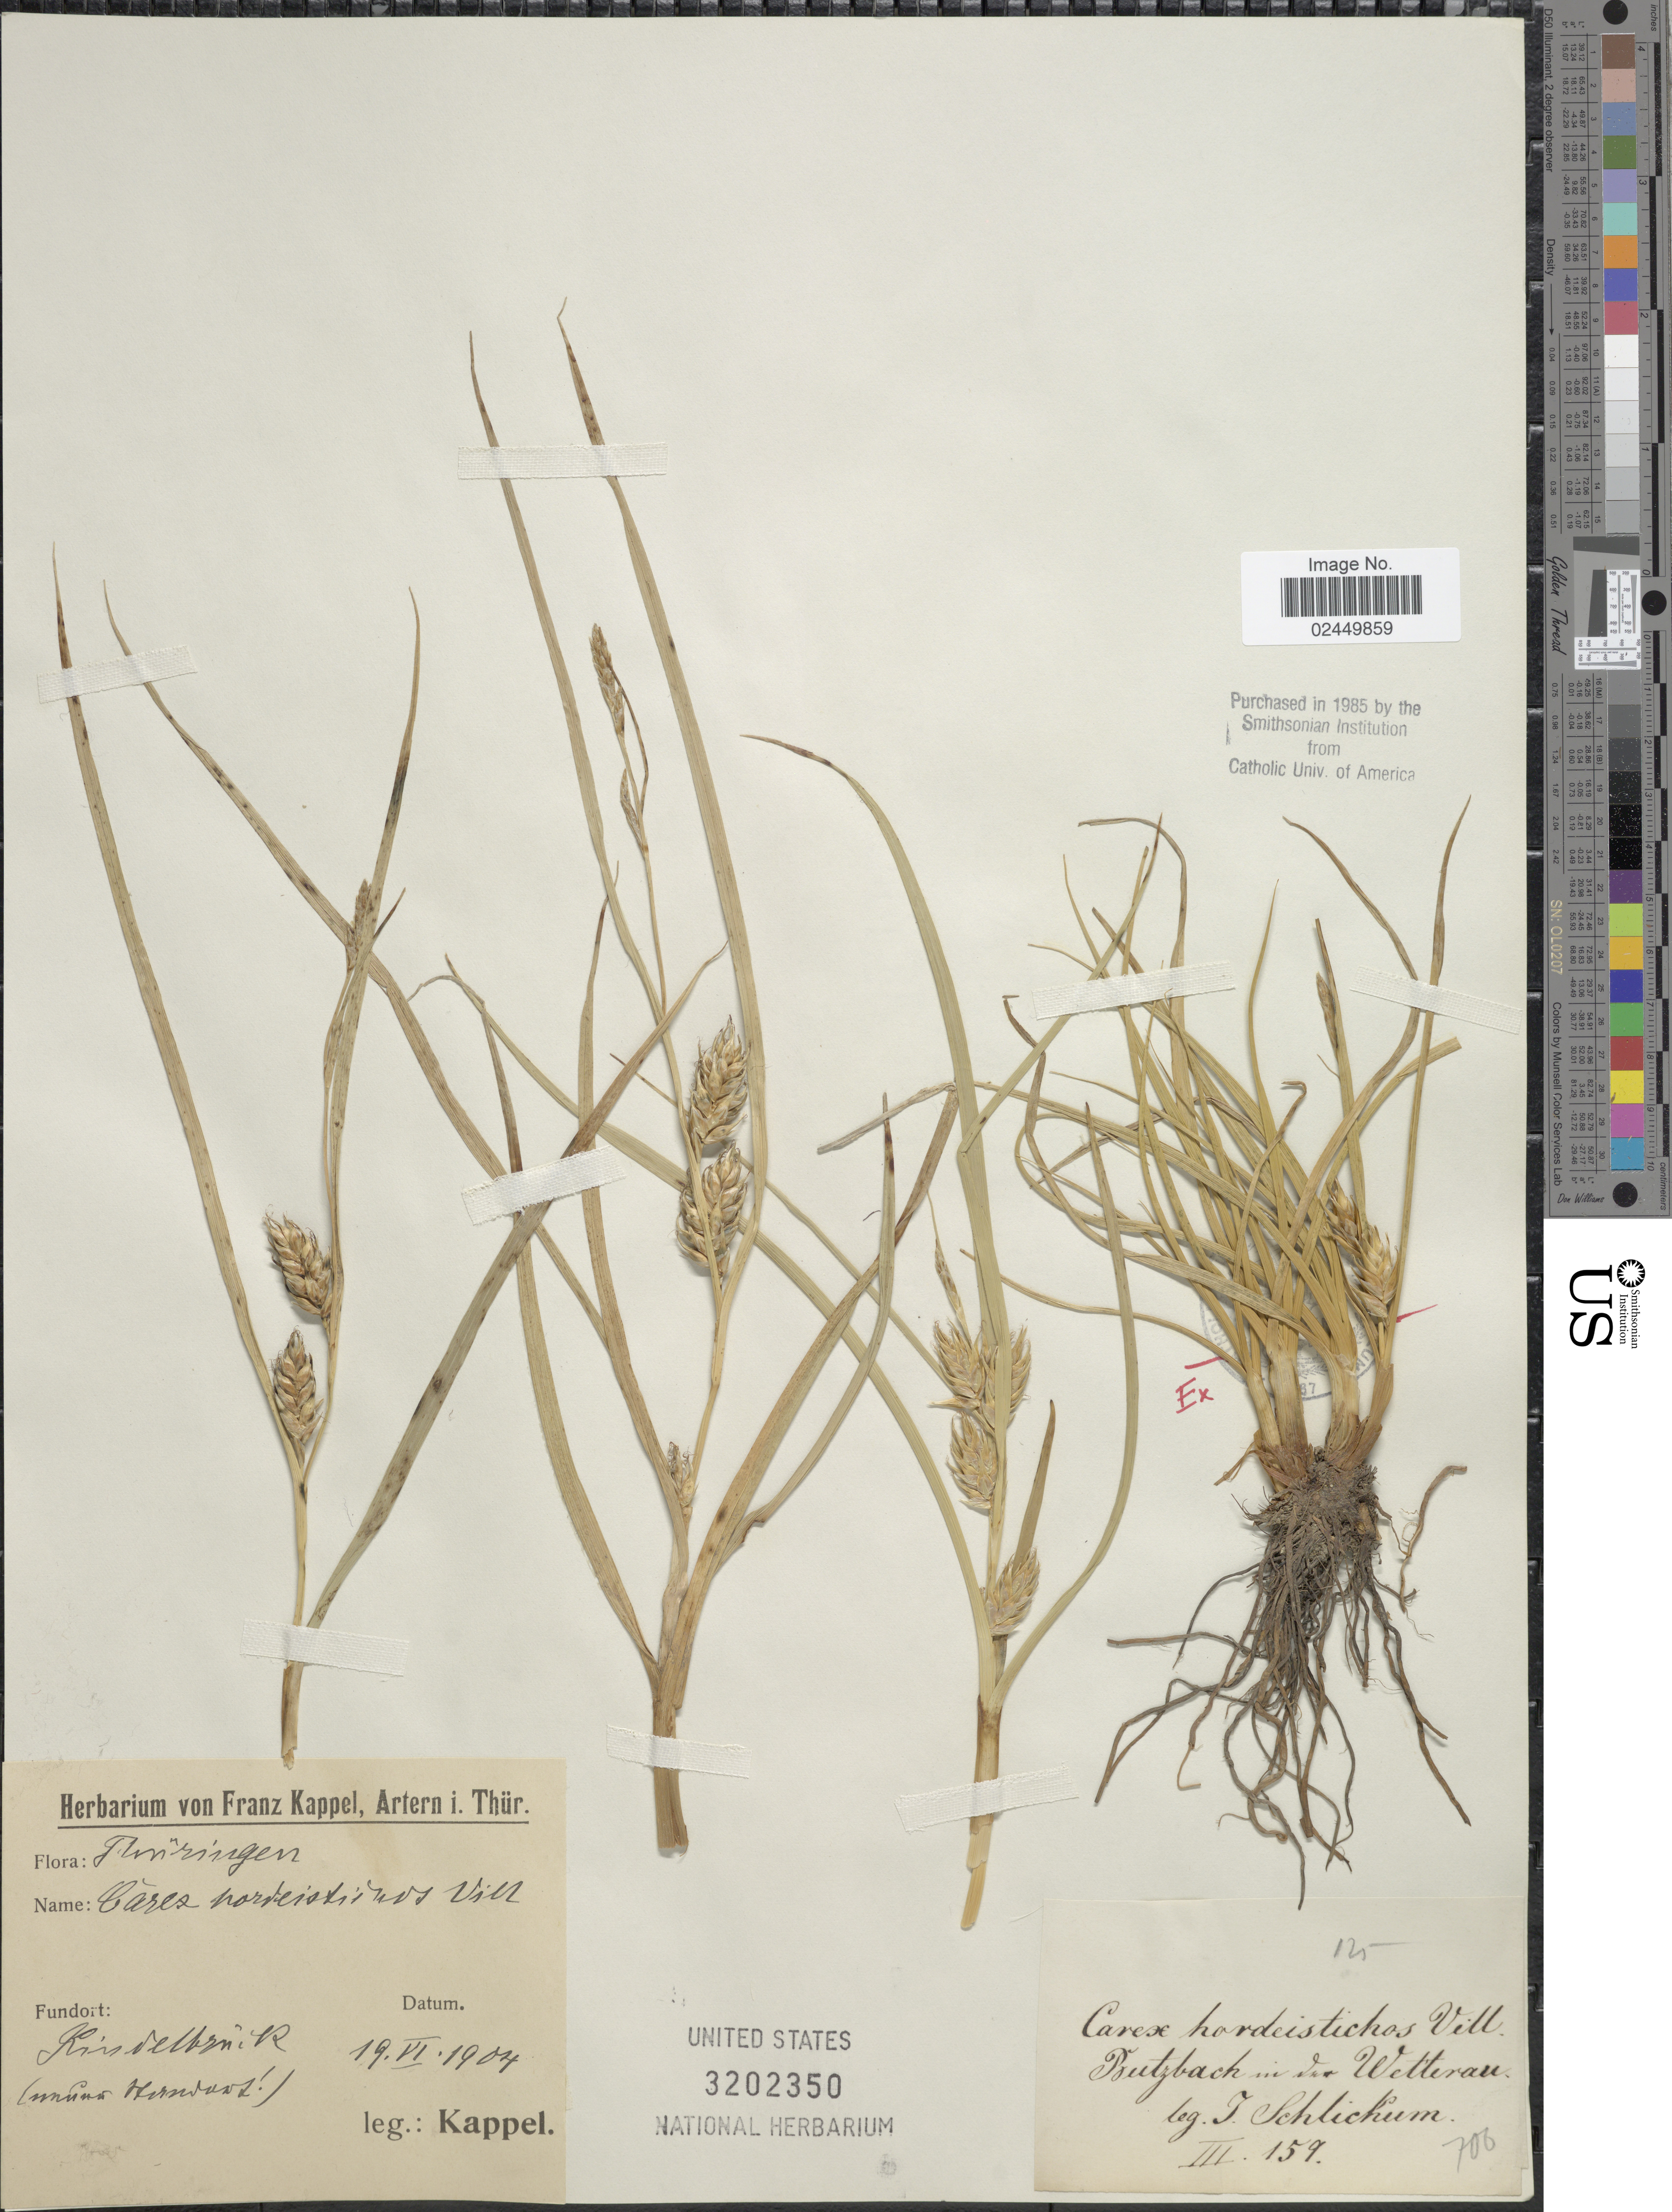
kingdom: Plantae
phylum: Tracheophyta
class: Liliopsida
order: Poales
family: Cyperaceae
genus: Carex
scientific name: Carex hordeistichos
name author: Vill.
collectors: Kappel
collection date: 1904-06-19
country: Germany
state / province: Thuringia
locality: Krisdelbrnik (munz Hernadanz) [interpreted]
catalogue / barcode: US 3202350